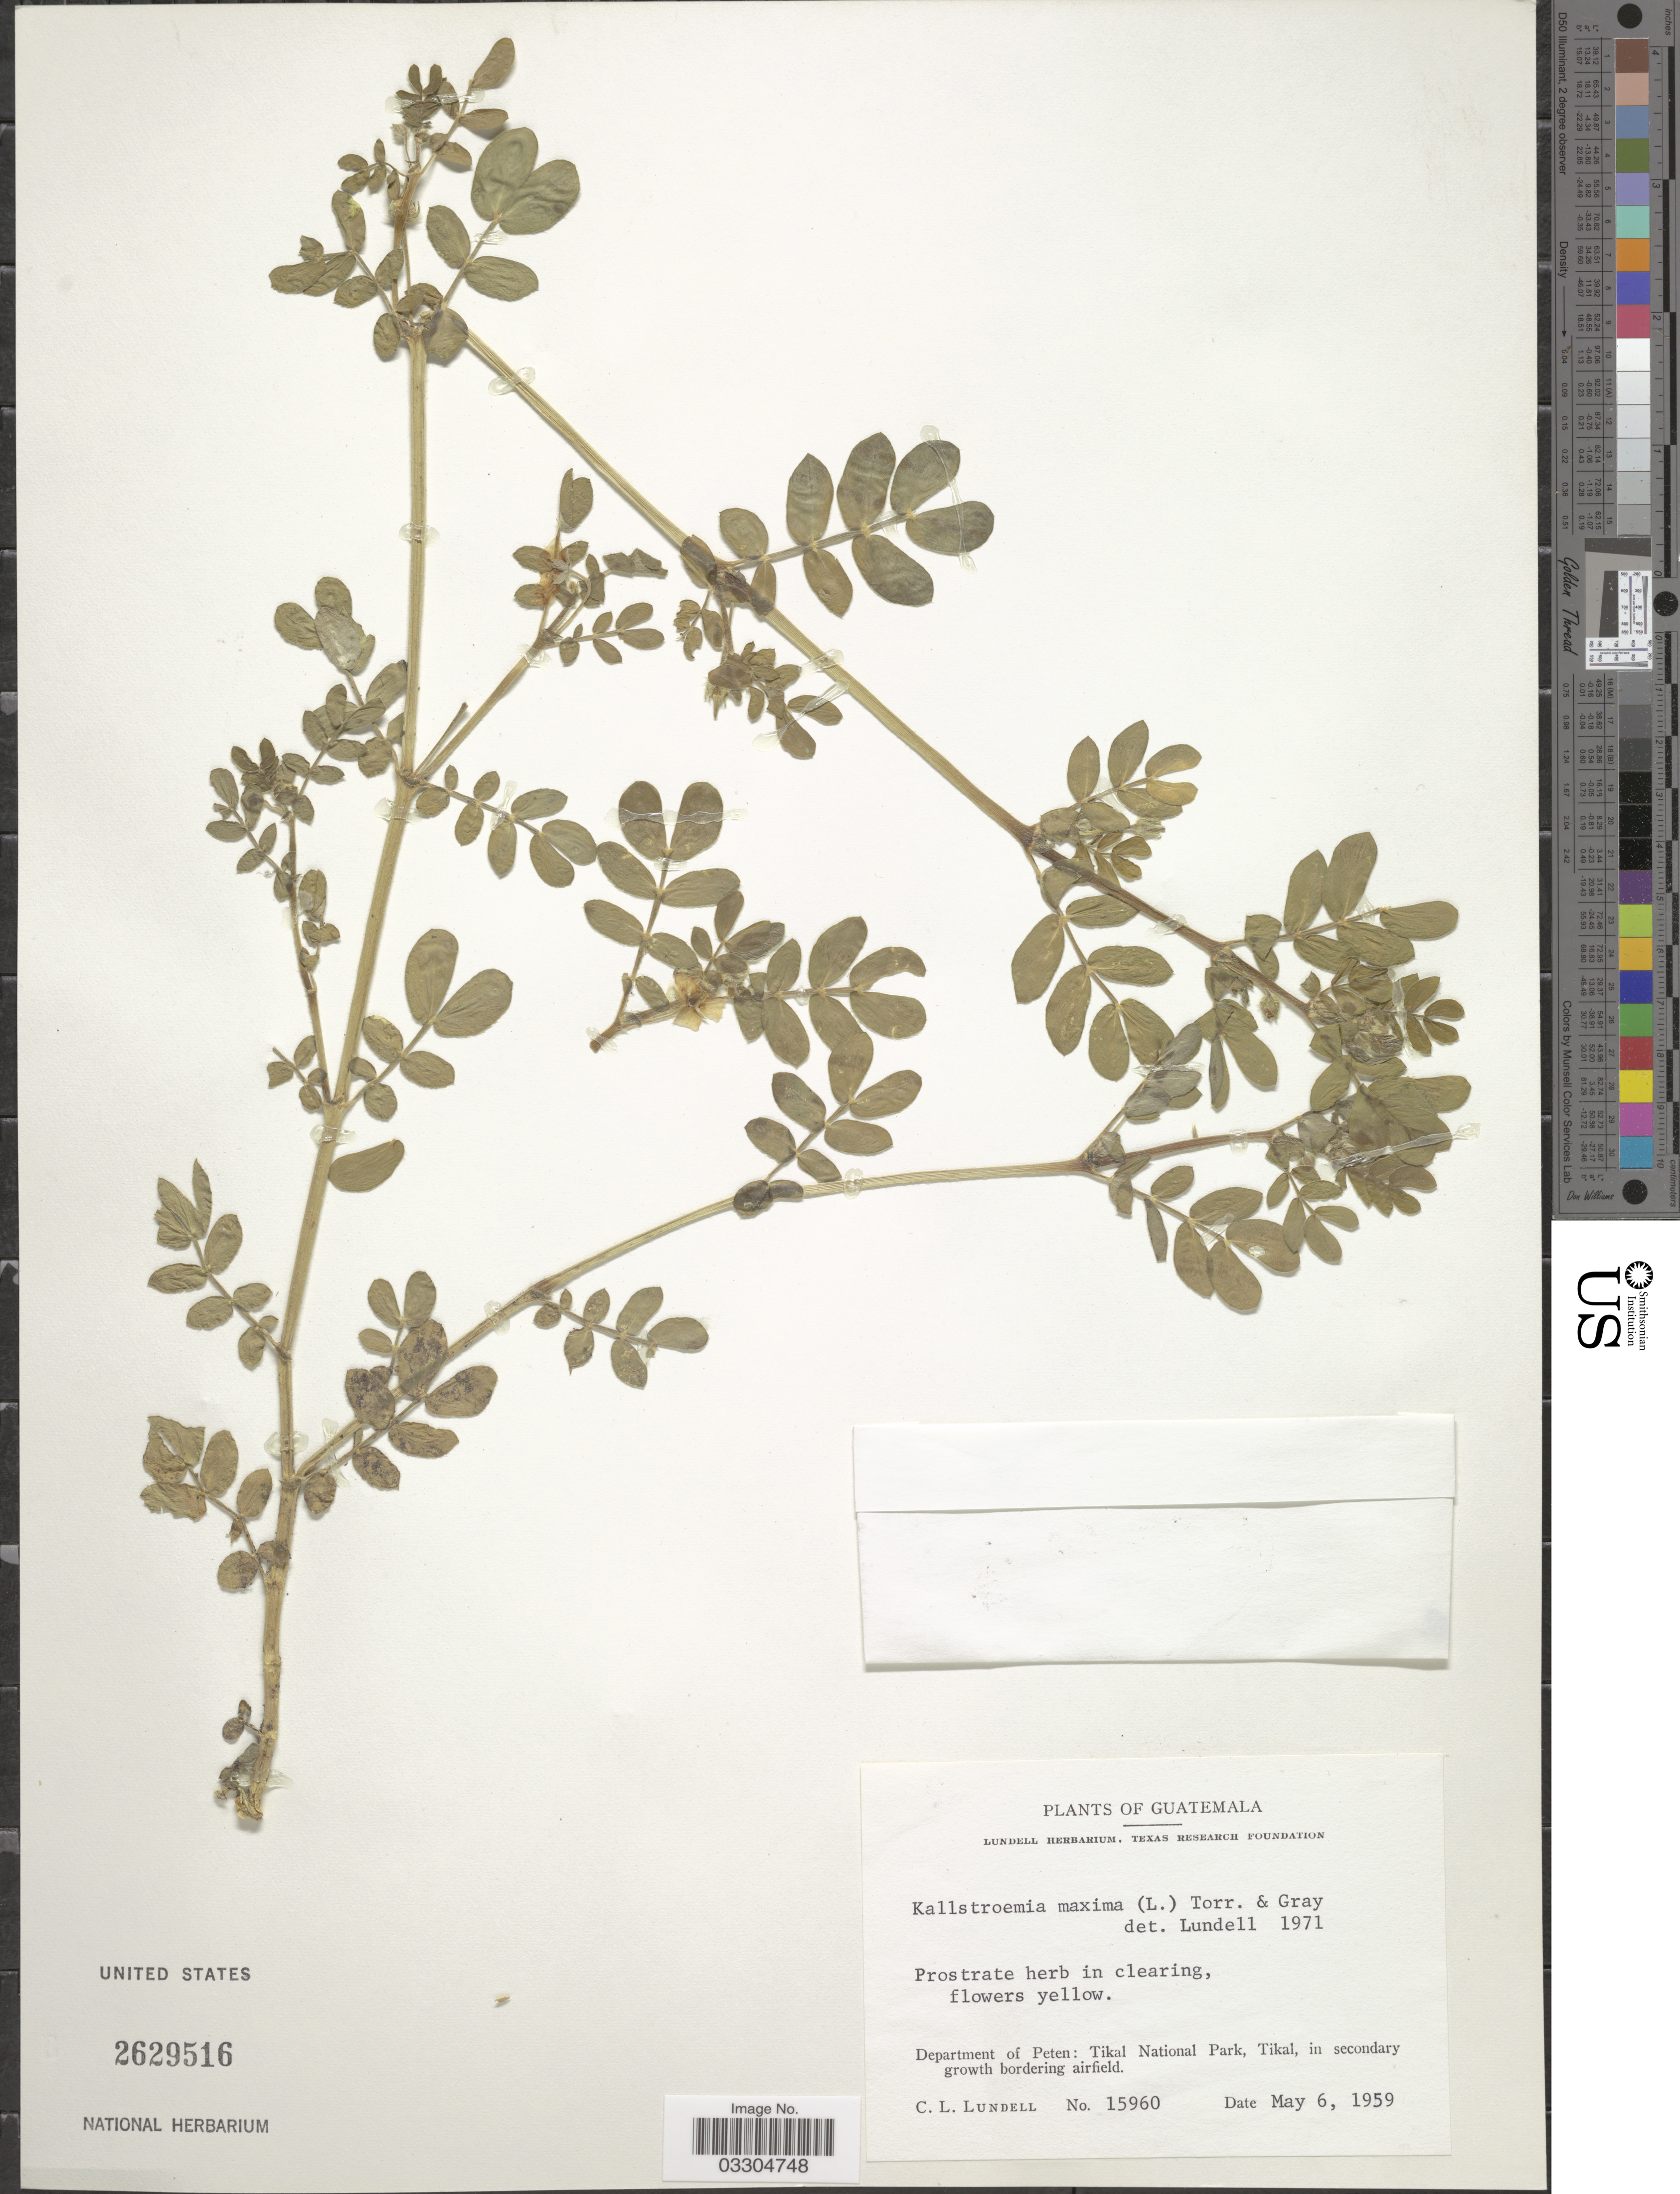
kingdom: Plantae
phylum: Tracheophyta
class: Magnoliopsida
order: Zygophyllales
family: Zygophyllaceae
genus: Kallstroemia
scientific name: Kallstroemia maxima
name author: (L.) Hook. & Arn.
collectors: C. L. Lundell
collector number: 15960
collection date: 1959-05-06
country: Guatemala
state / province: El Petén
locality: Department of Peten: Tikal National Park, Tikal.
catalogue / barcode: US 2629516